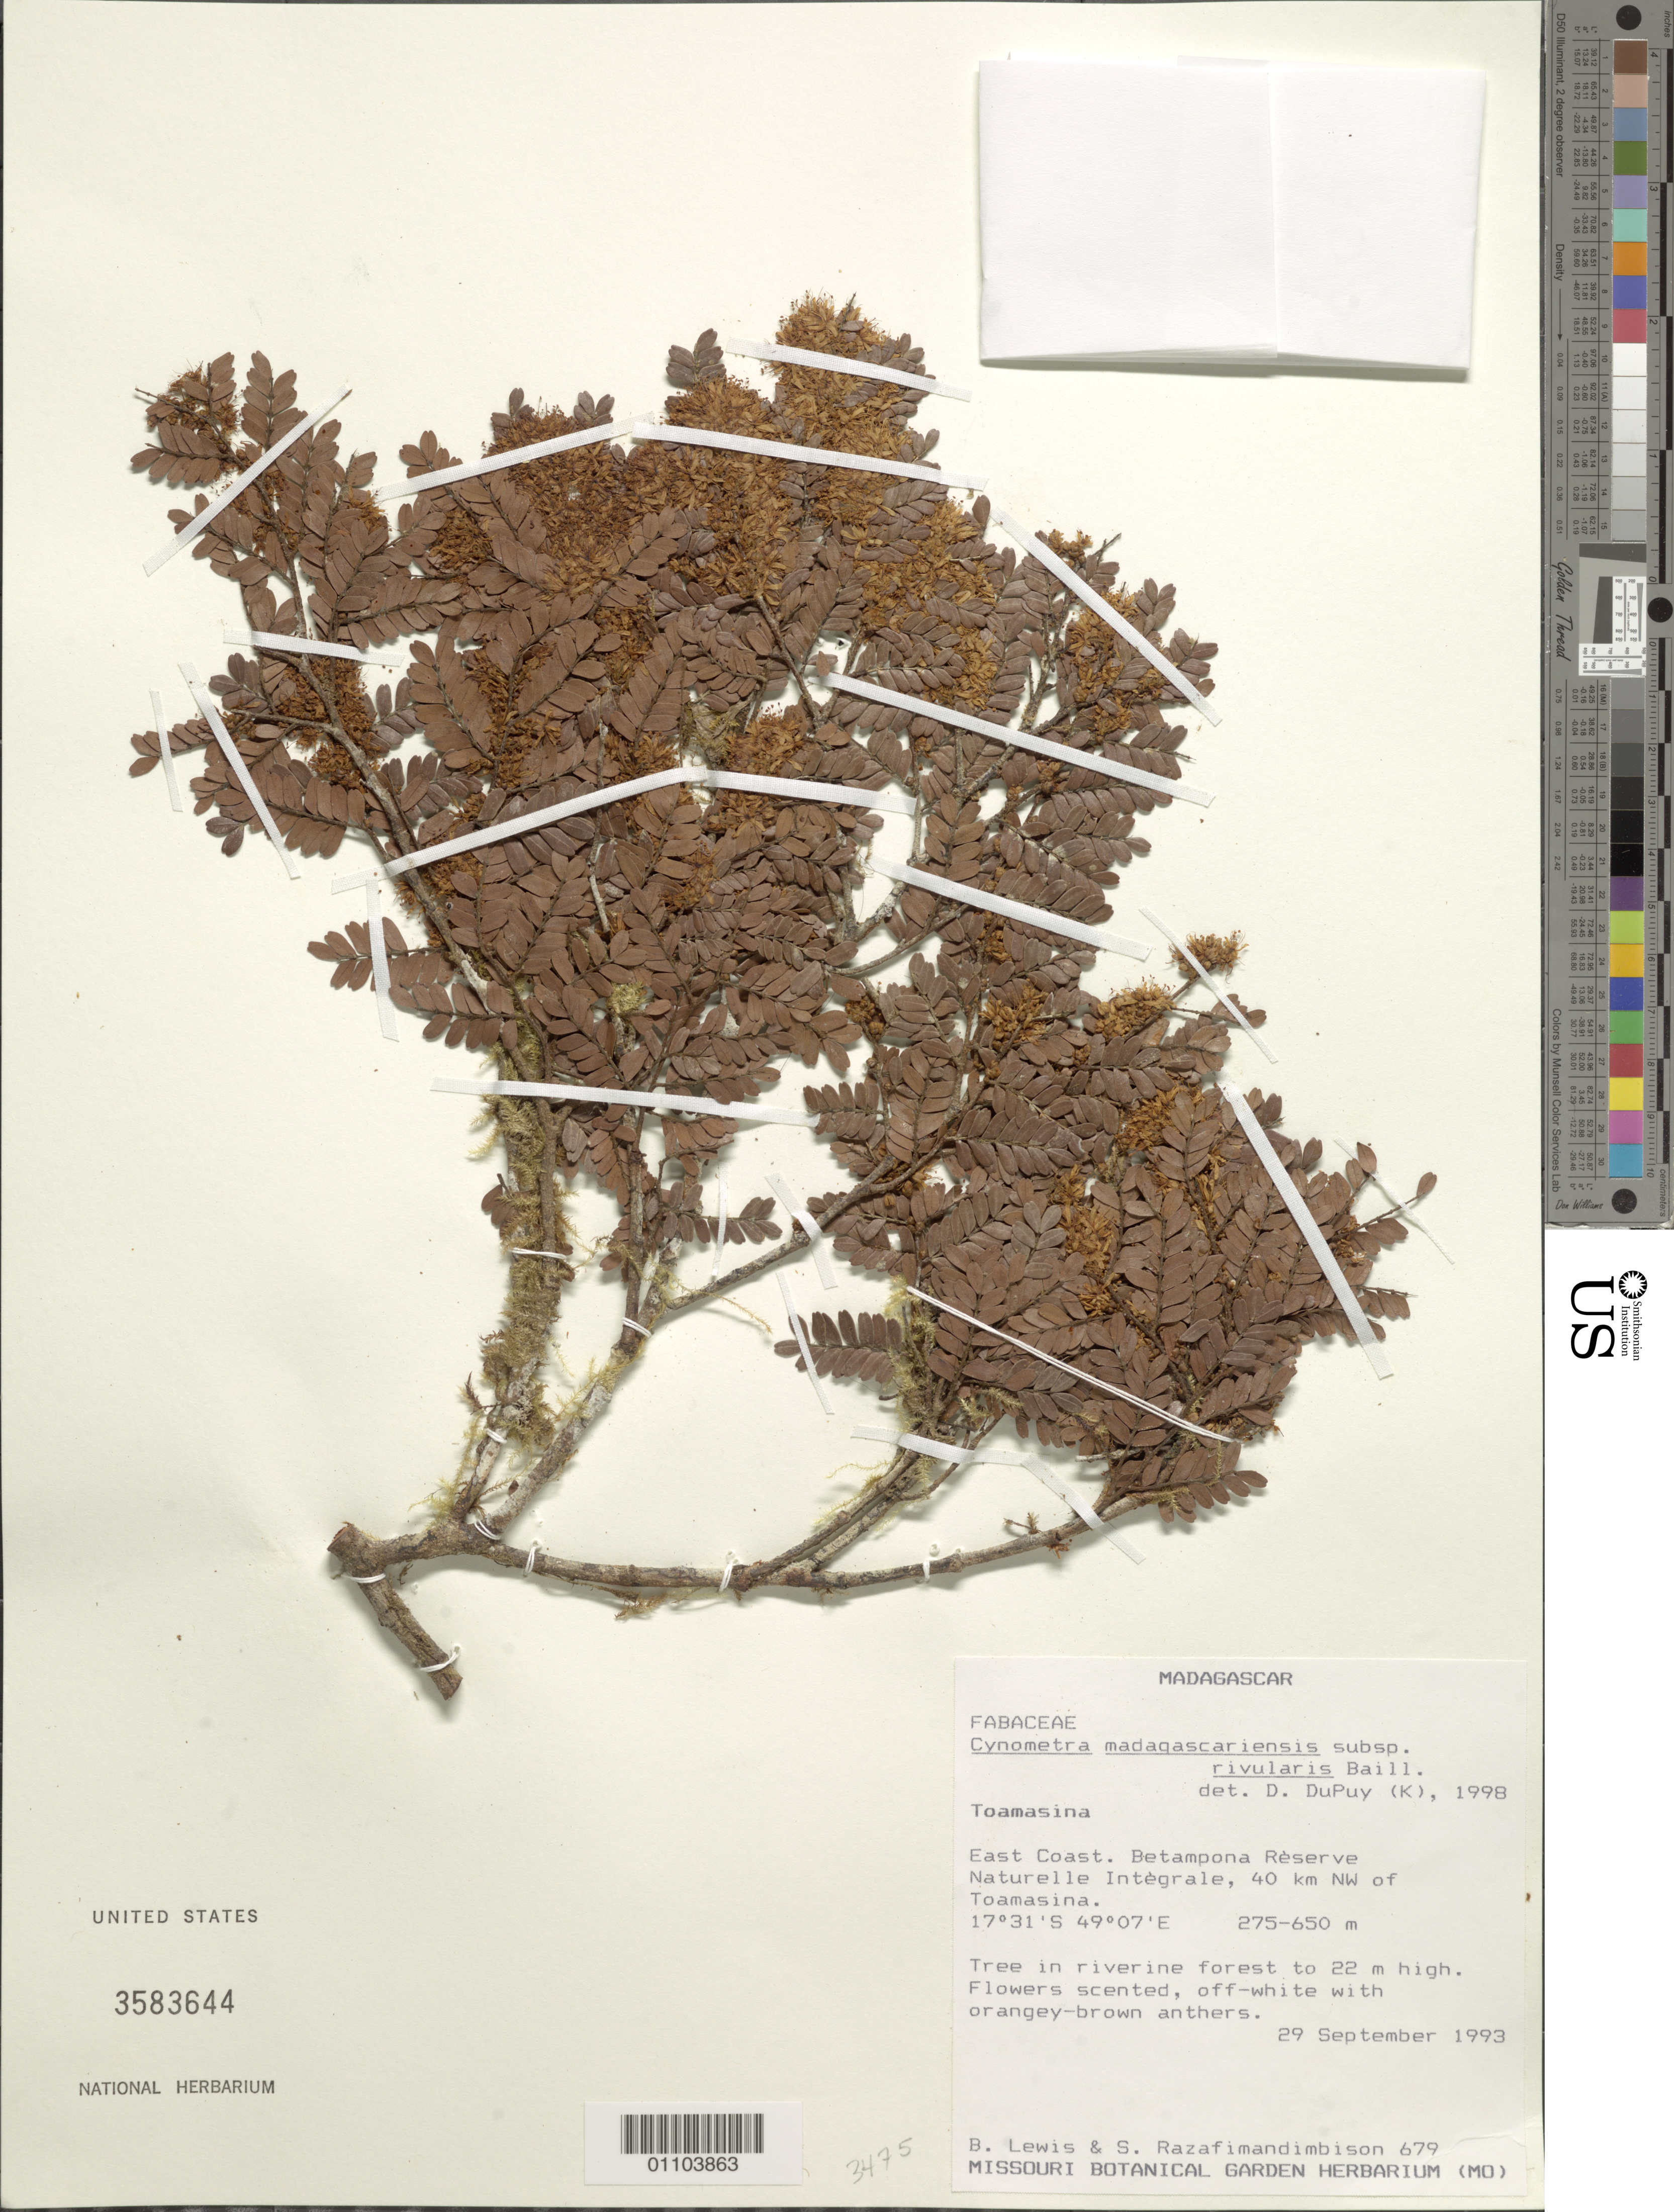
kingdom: Plantae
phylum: Tracheophyta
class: Magnoliopsida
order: Fabales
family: Fabaceae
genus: Cynometra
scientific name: Cynometra madagascariensis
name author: Baill.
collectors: B. Lewis & S. Razafimandimbison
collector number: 679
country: Madagascar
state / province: Analanjirofo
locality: East Coast, Betampoona Reserve Naturelle Integrale NW of Toamasina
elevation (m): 275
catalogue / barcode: US 3583644